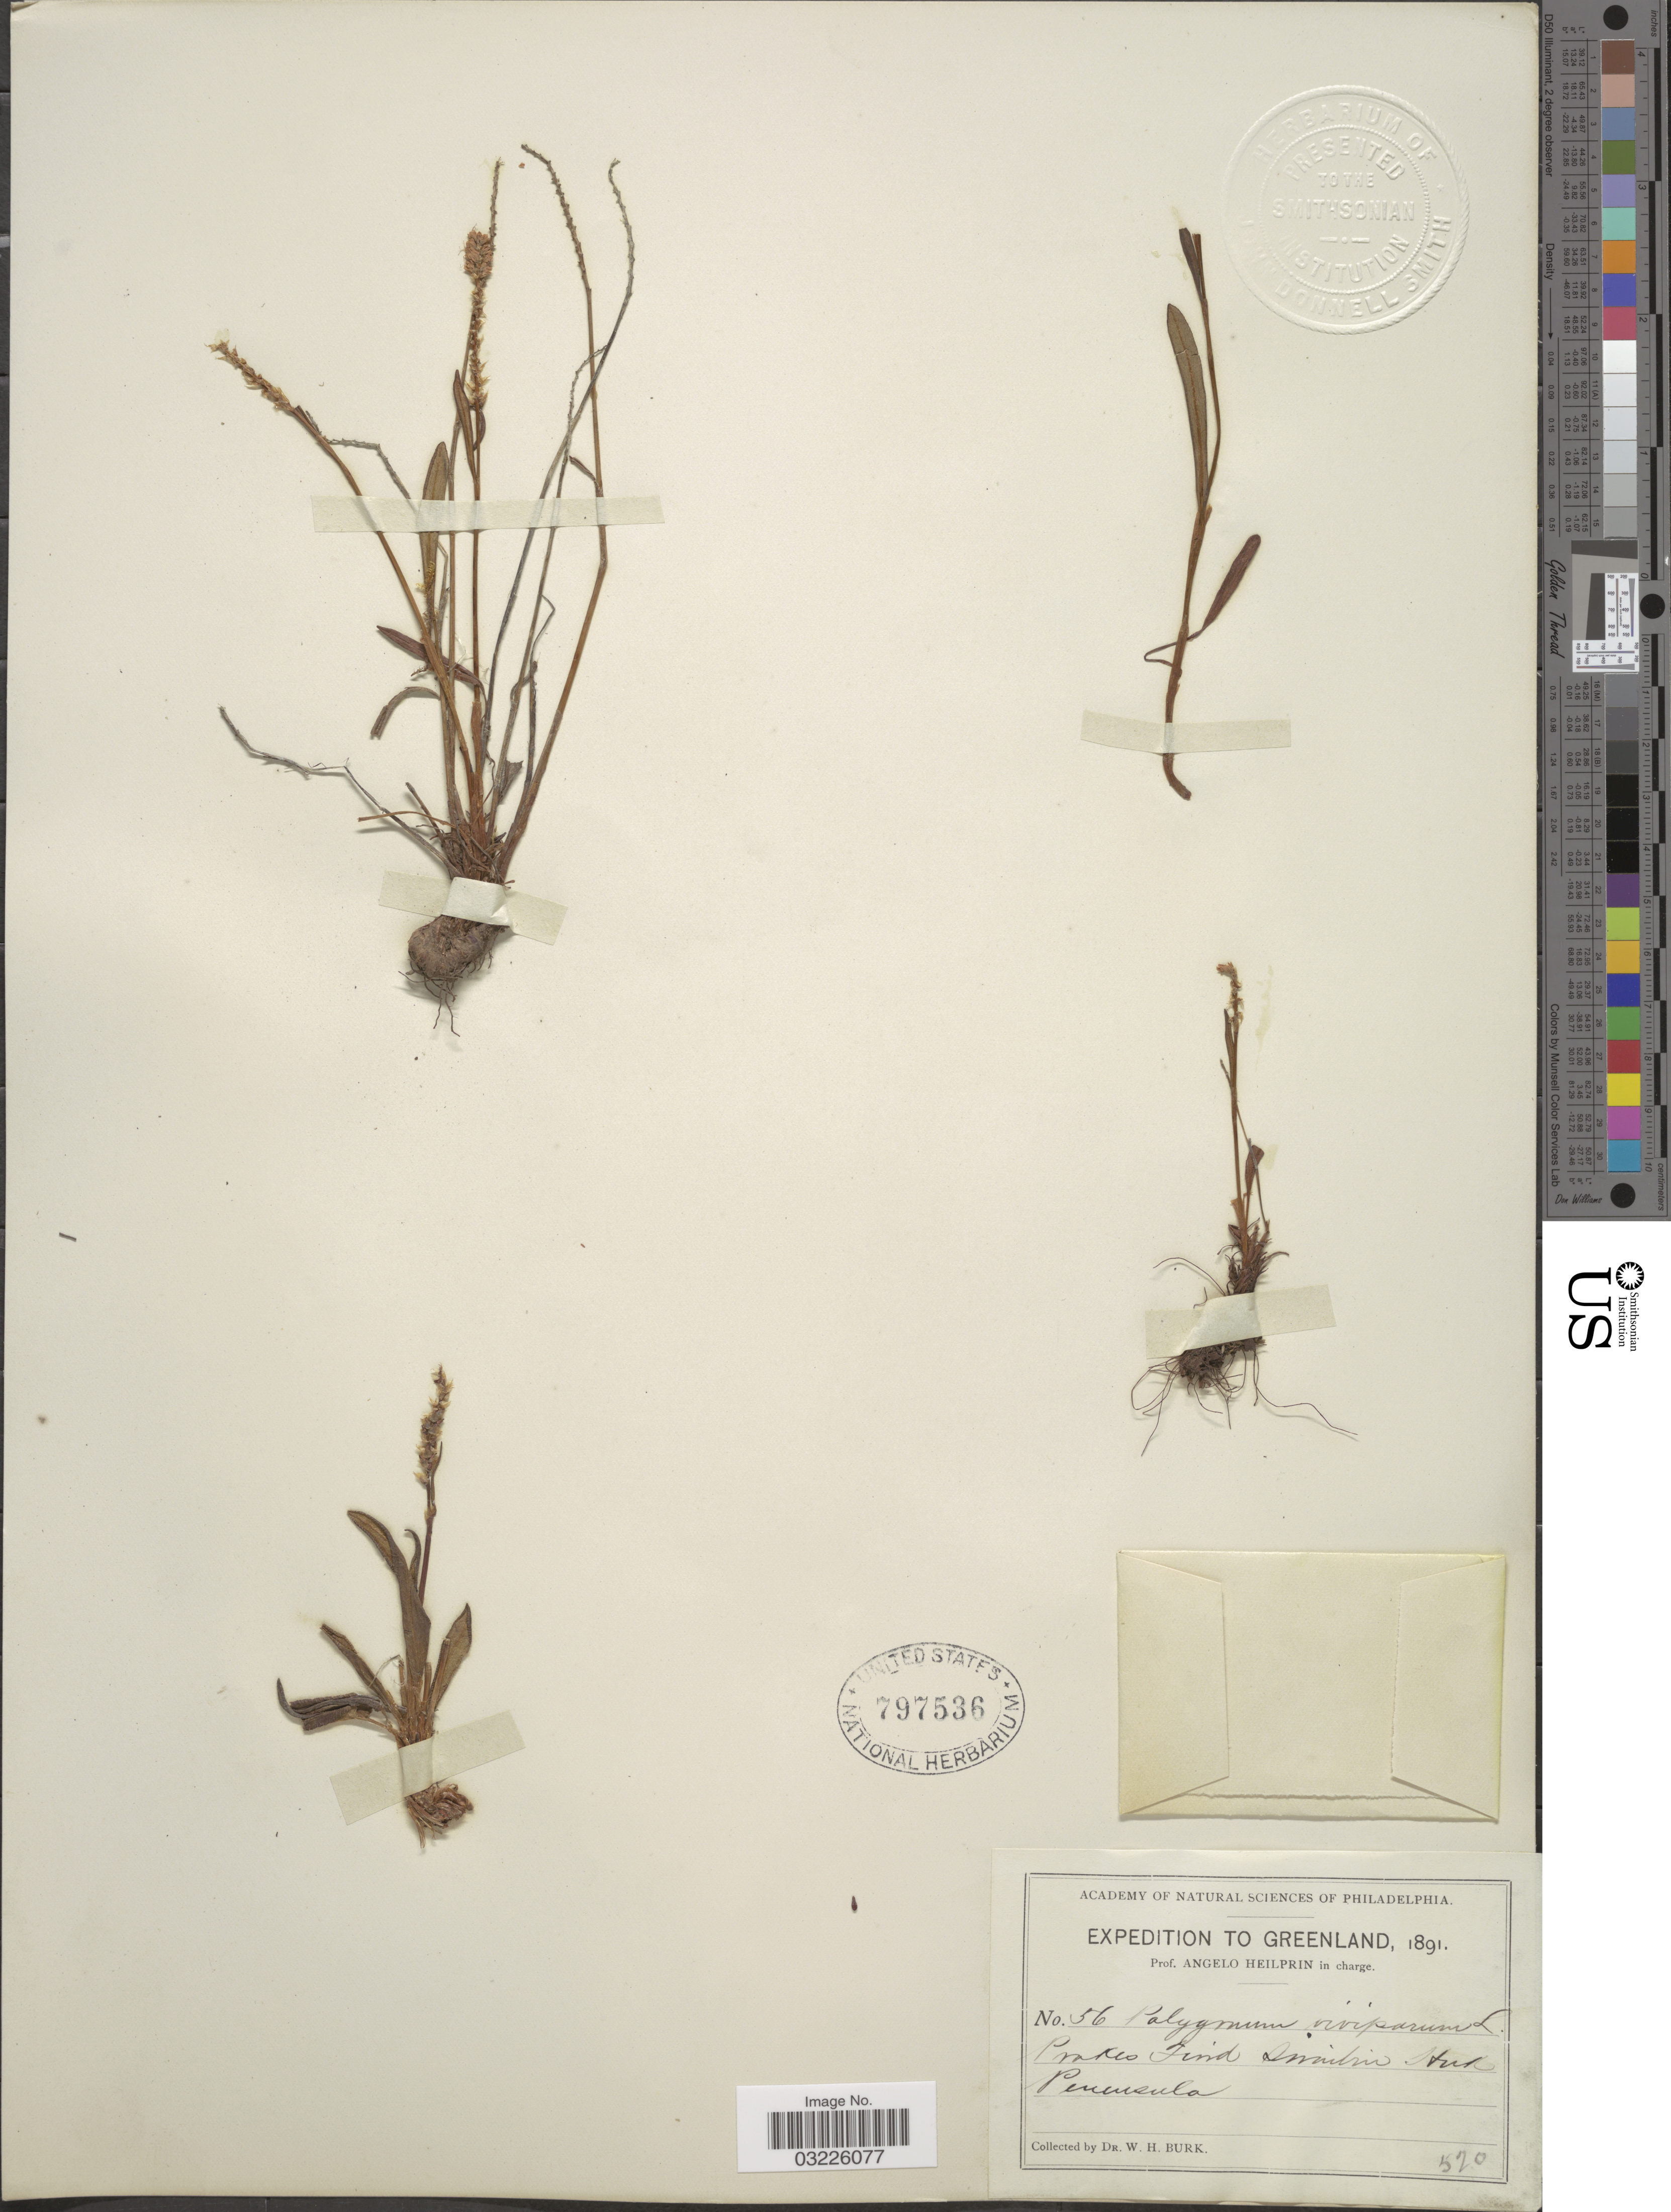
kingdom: Plantae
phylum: Tracheophyta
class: Magnoliopsida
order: Caryophyllales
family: Polygonaceae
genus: Bistorta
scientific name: Bistorta vivipara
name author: (L.) Delarbre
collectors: W. Burk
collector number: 56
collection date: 1891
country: Greenland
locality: Prakes Fiord, Svarten Huk Peninsula.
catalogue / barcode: US 797536